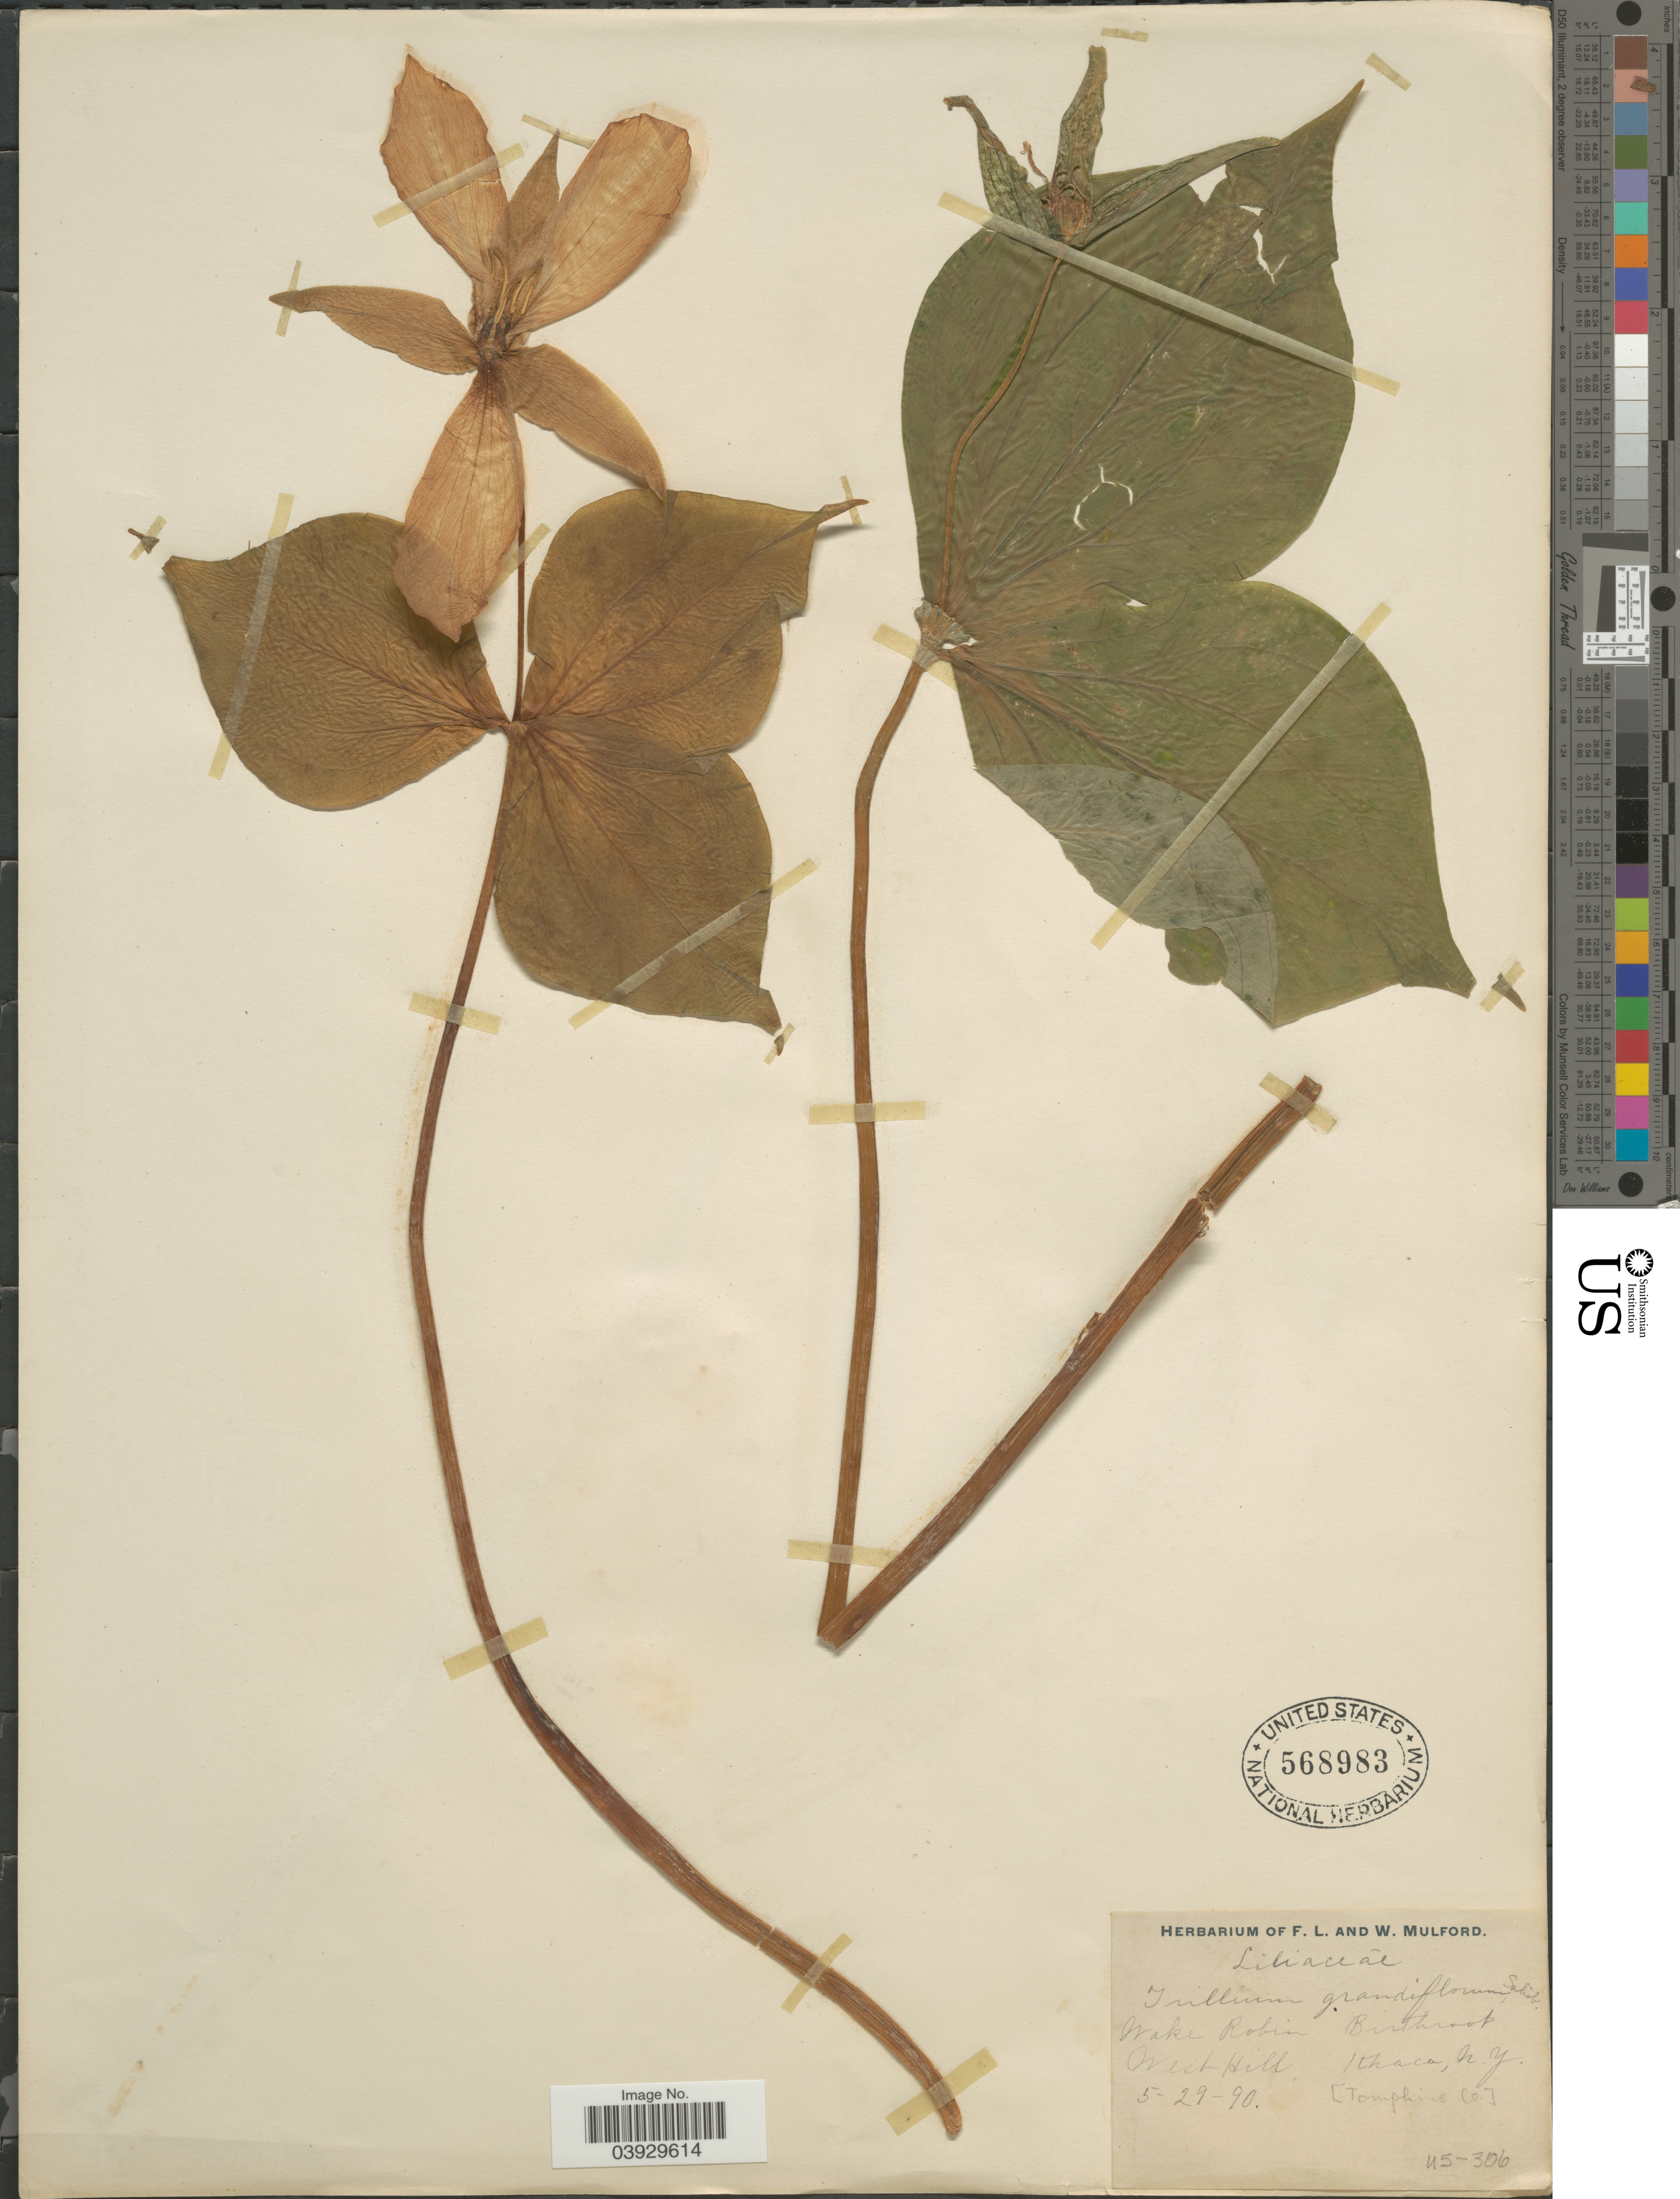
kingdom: Plantae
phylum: Tracheophyta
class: Liliopsida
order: Liliales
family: Melanthiaceae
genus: Trillium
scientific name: Trillium grandiflorum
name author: (Michx.) Salisb.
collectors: ex herb. F. L. and W. Mulford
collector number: US-306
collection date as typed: Transcribed d/m/y: 29/5/90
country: United States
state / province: New York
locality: West Hill. Ithaca. [Tompkins Co.].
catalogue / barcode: US 568983